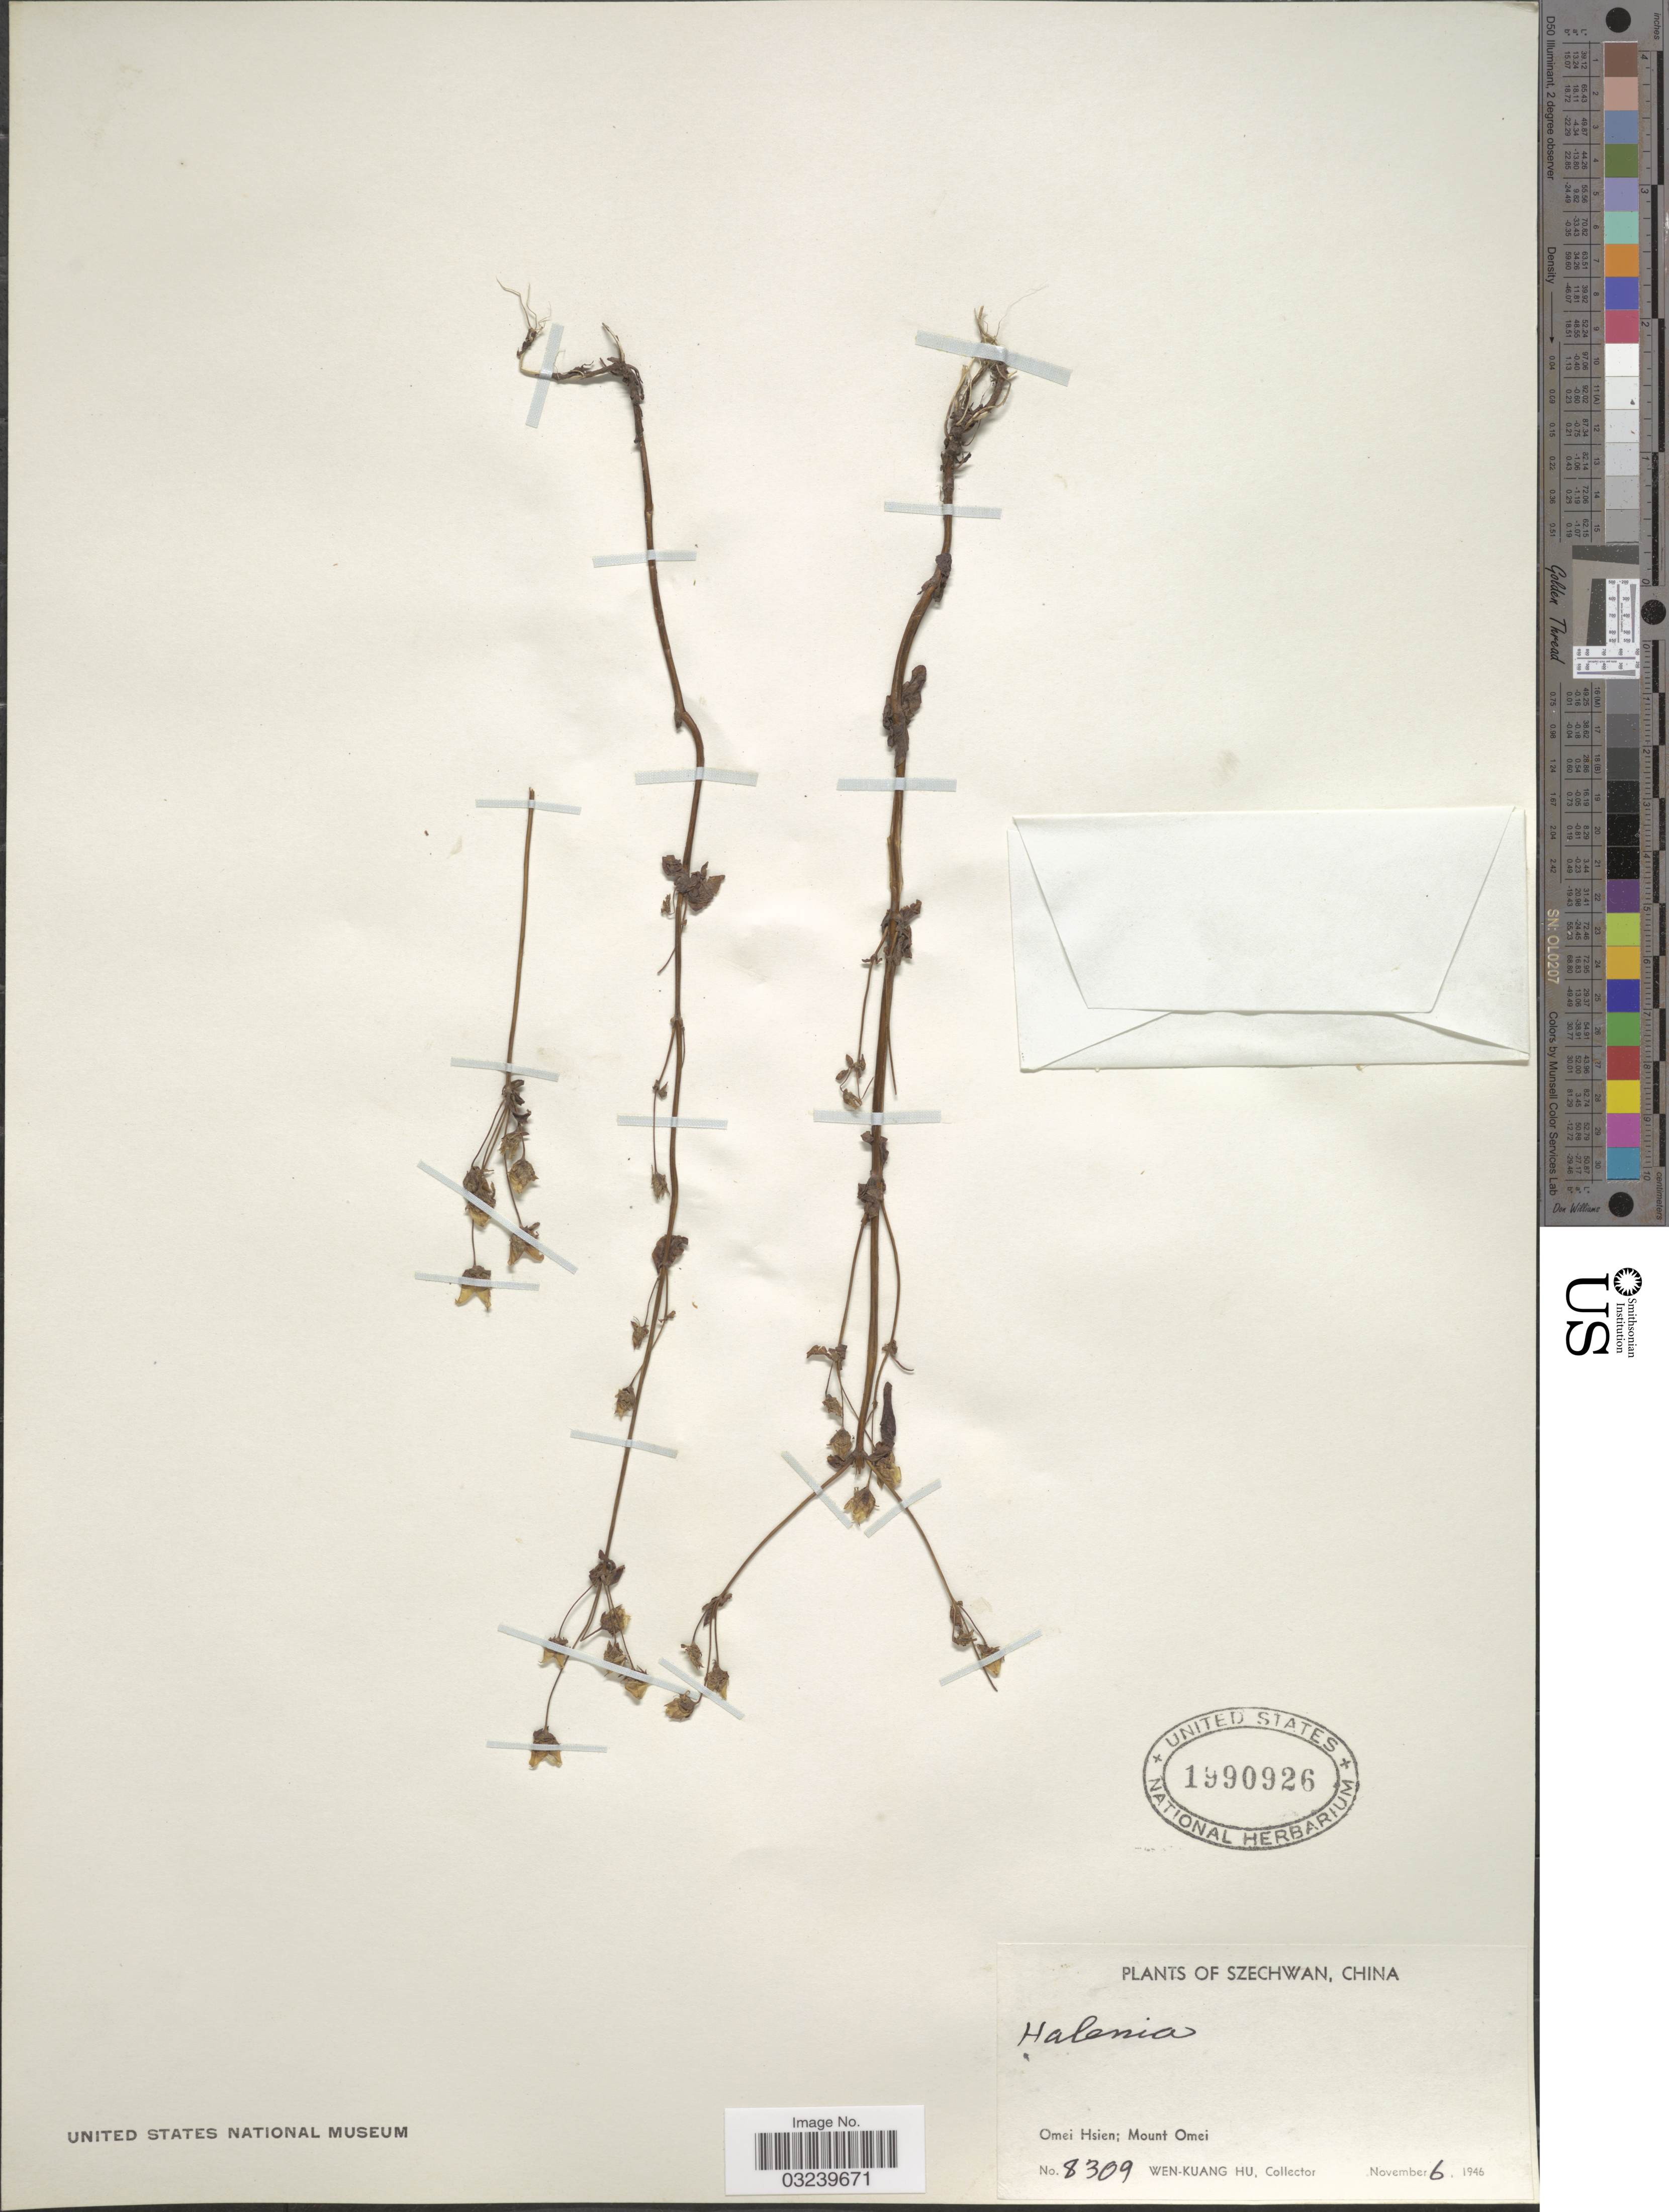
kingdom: Plantae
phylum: Tracheophyta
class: Magnoliopsida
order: Gentianales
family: Gentianaceae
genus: Halenia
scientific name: Halenia sp.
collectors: W. K. Hu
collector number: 8309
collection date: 1946-11-06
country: China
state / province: Sichuan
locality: Szechwan, Omei Hsien; Mount Omei.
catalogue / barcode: US 1990926